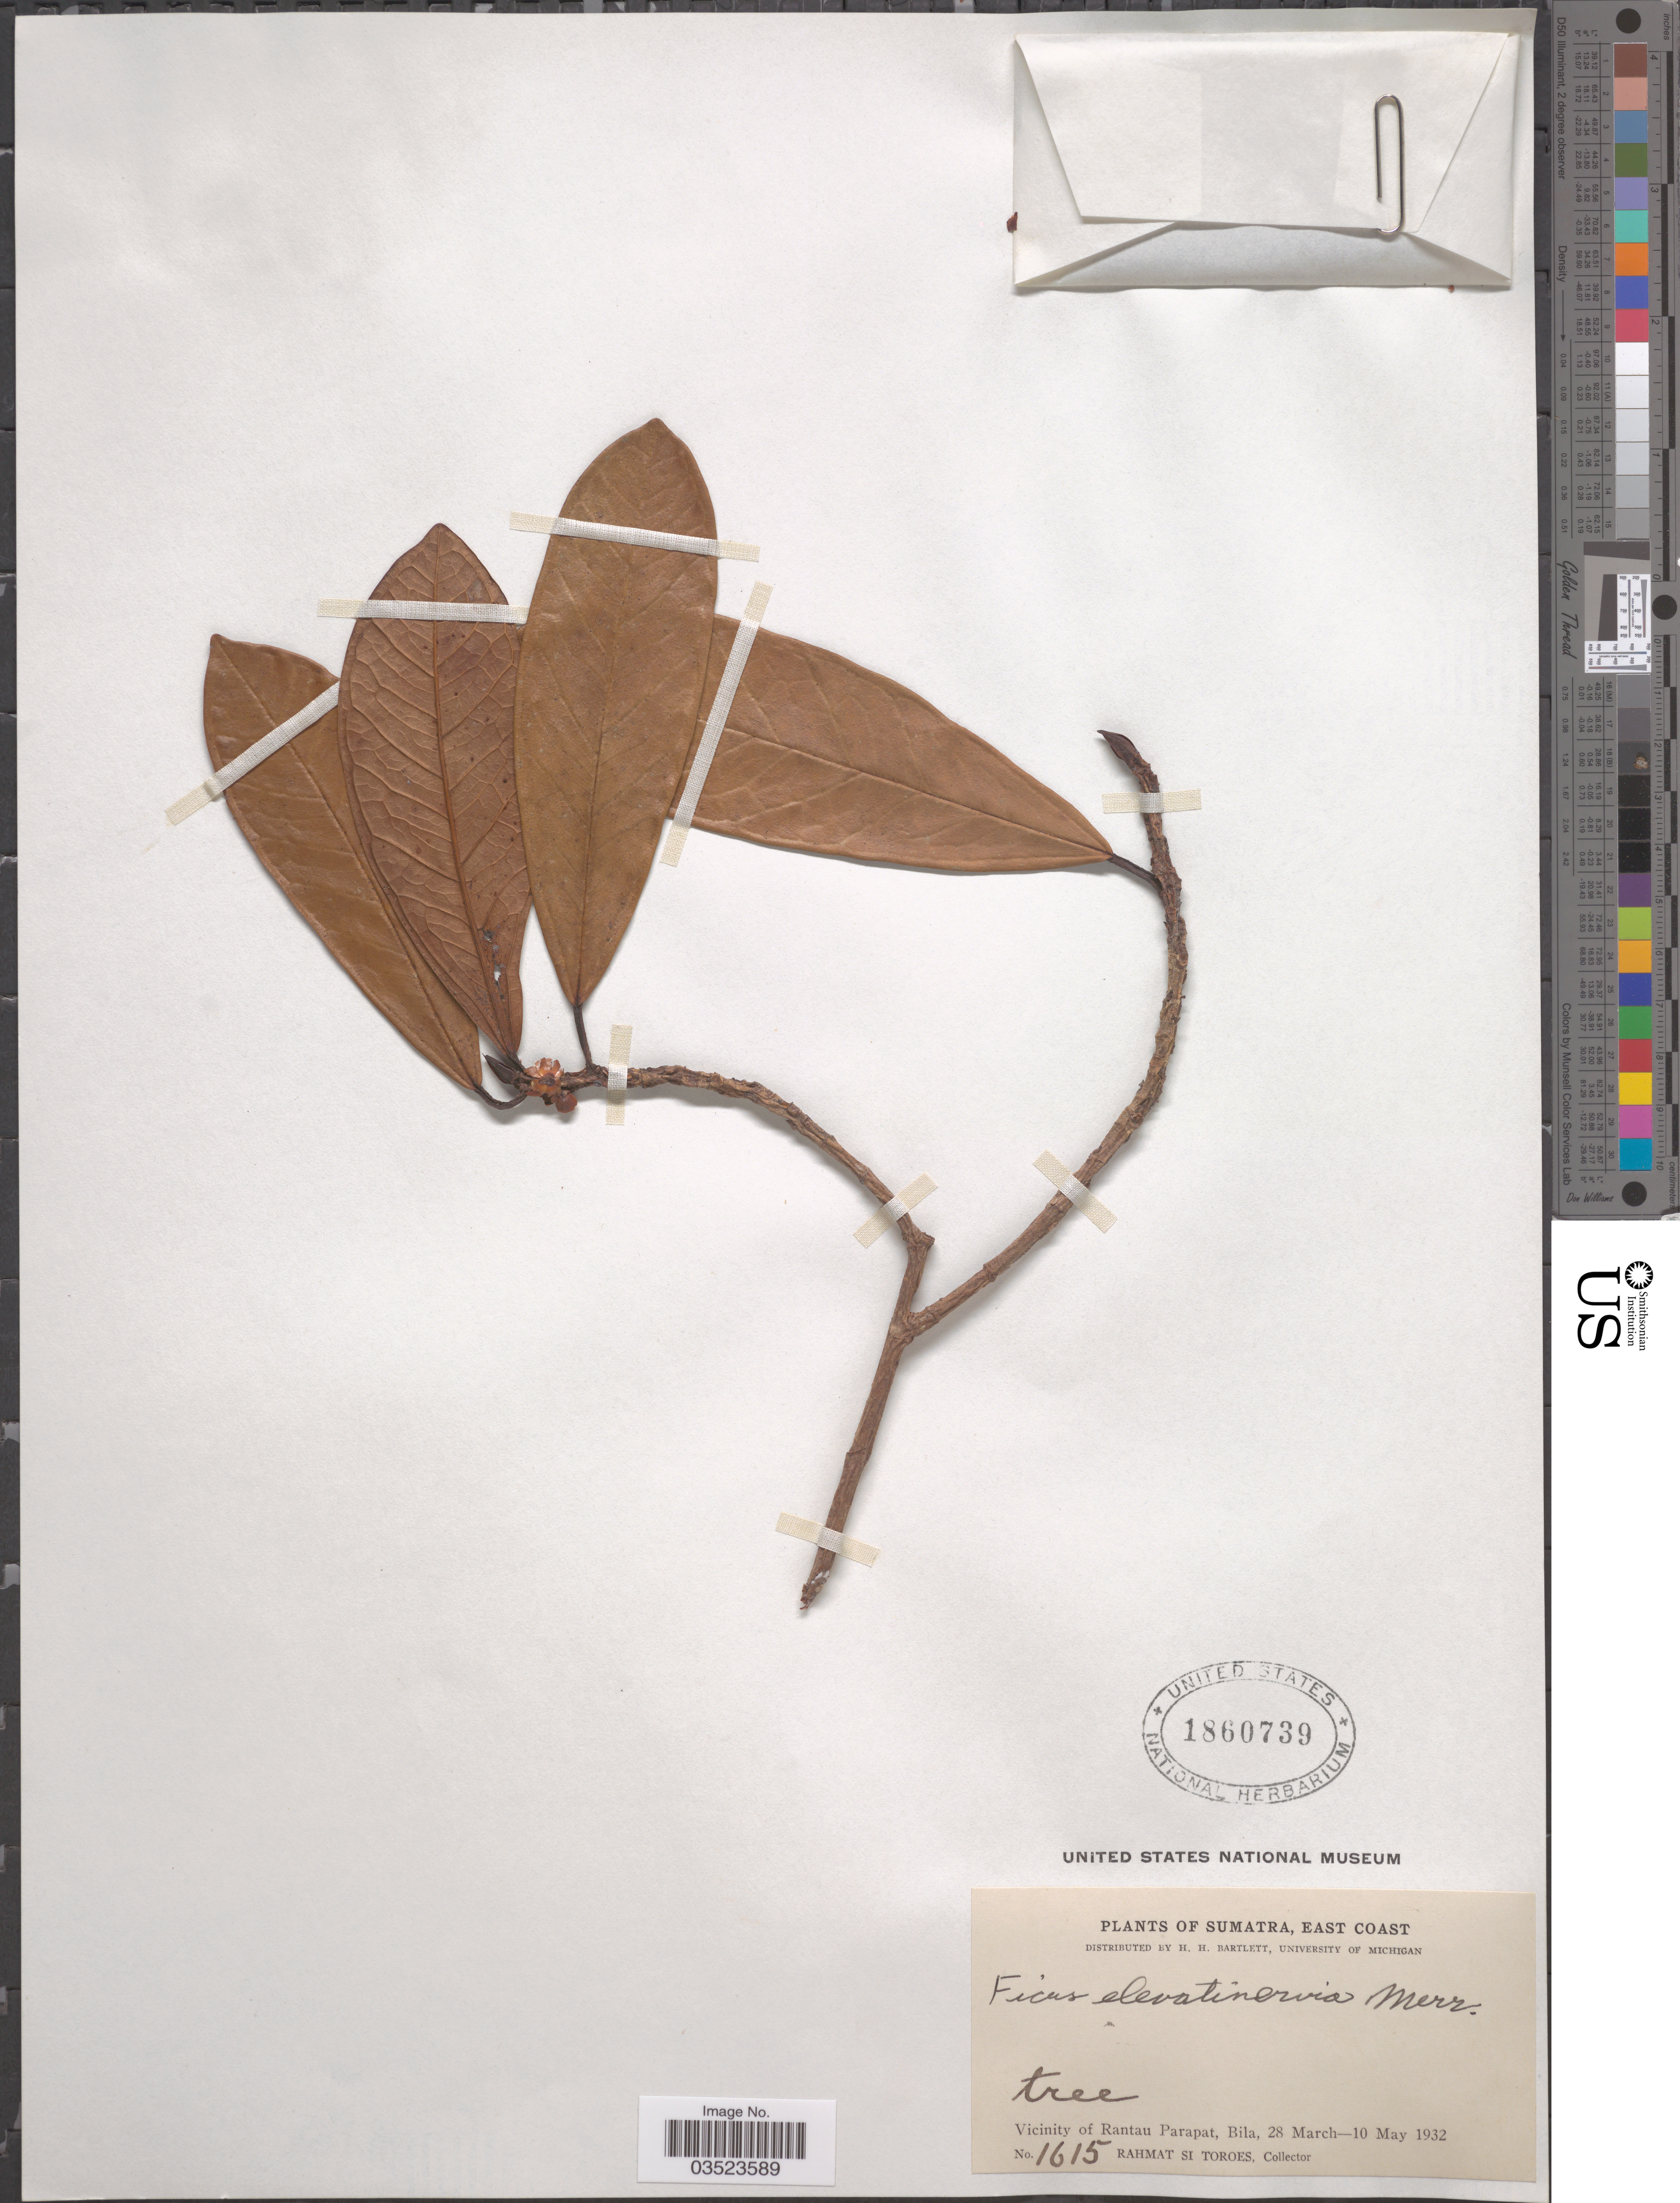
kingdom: Plantae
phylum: Tracheophyta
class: Magnoliopsida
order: Rosales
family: Moraceae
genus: Ficus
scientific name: Ficus elevatinervia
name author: Merr.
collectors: Rahmat Si Boeea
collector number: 1615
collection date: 1932-03-28/1932-05-10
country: Indonesia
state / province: Sumatra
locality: Sumatra, East Coast. Vicinity of Rantau, Bila.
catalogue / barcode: US 1860739